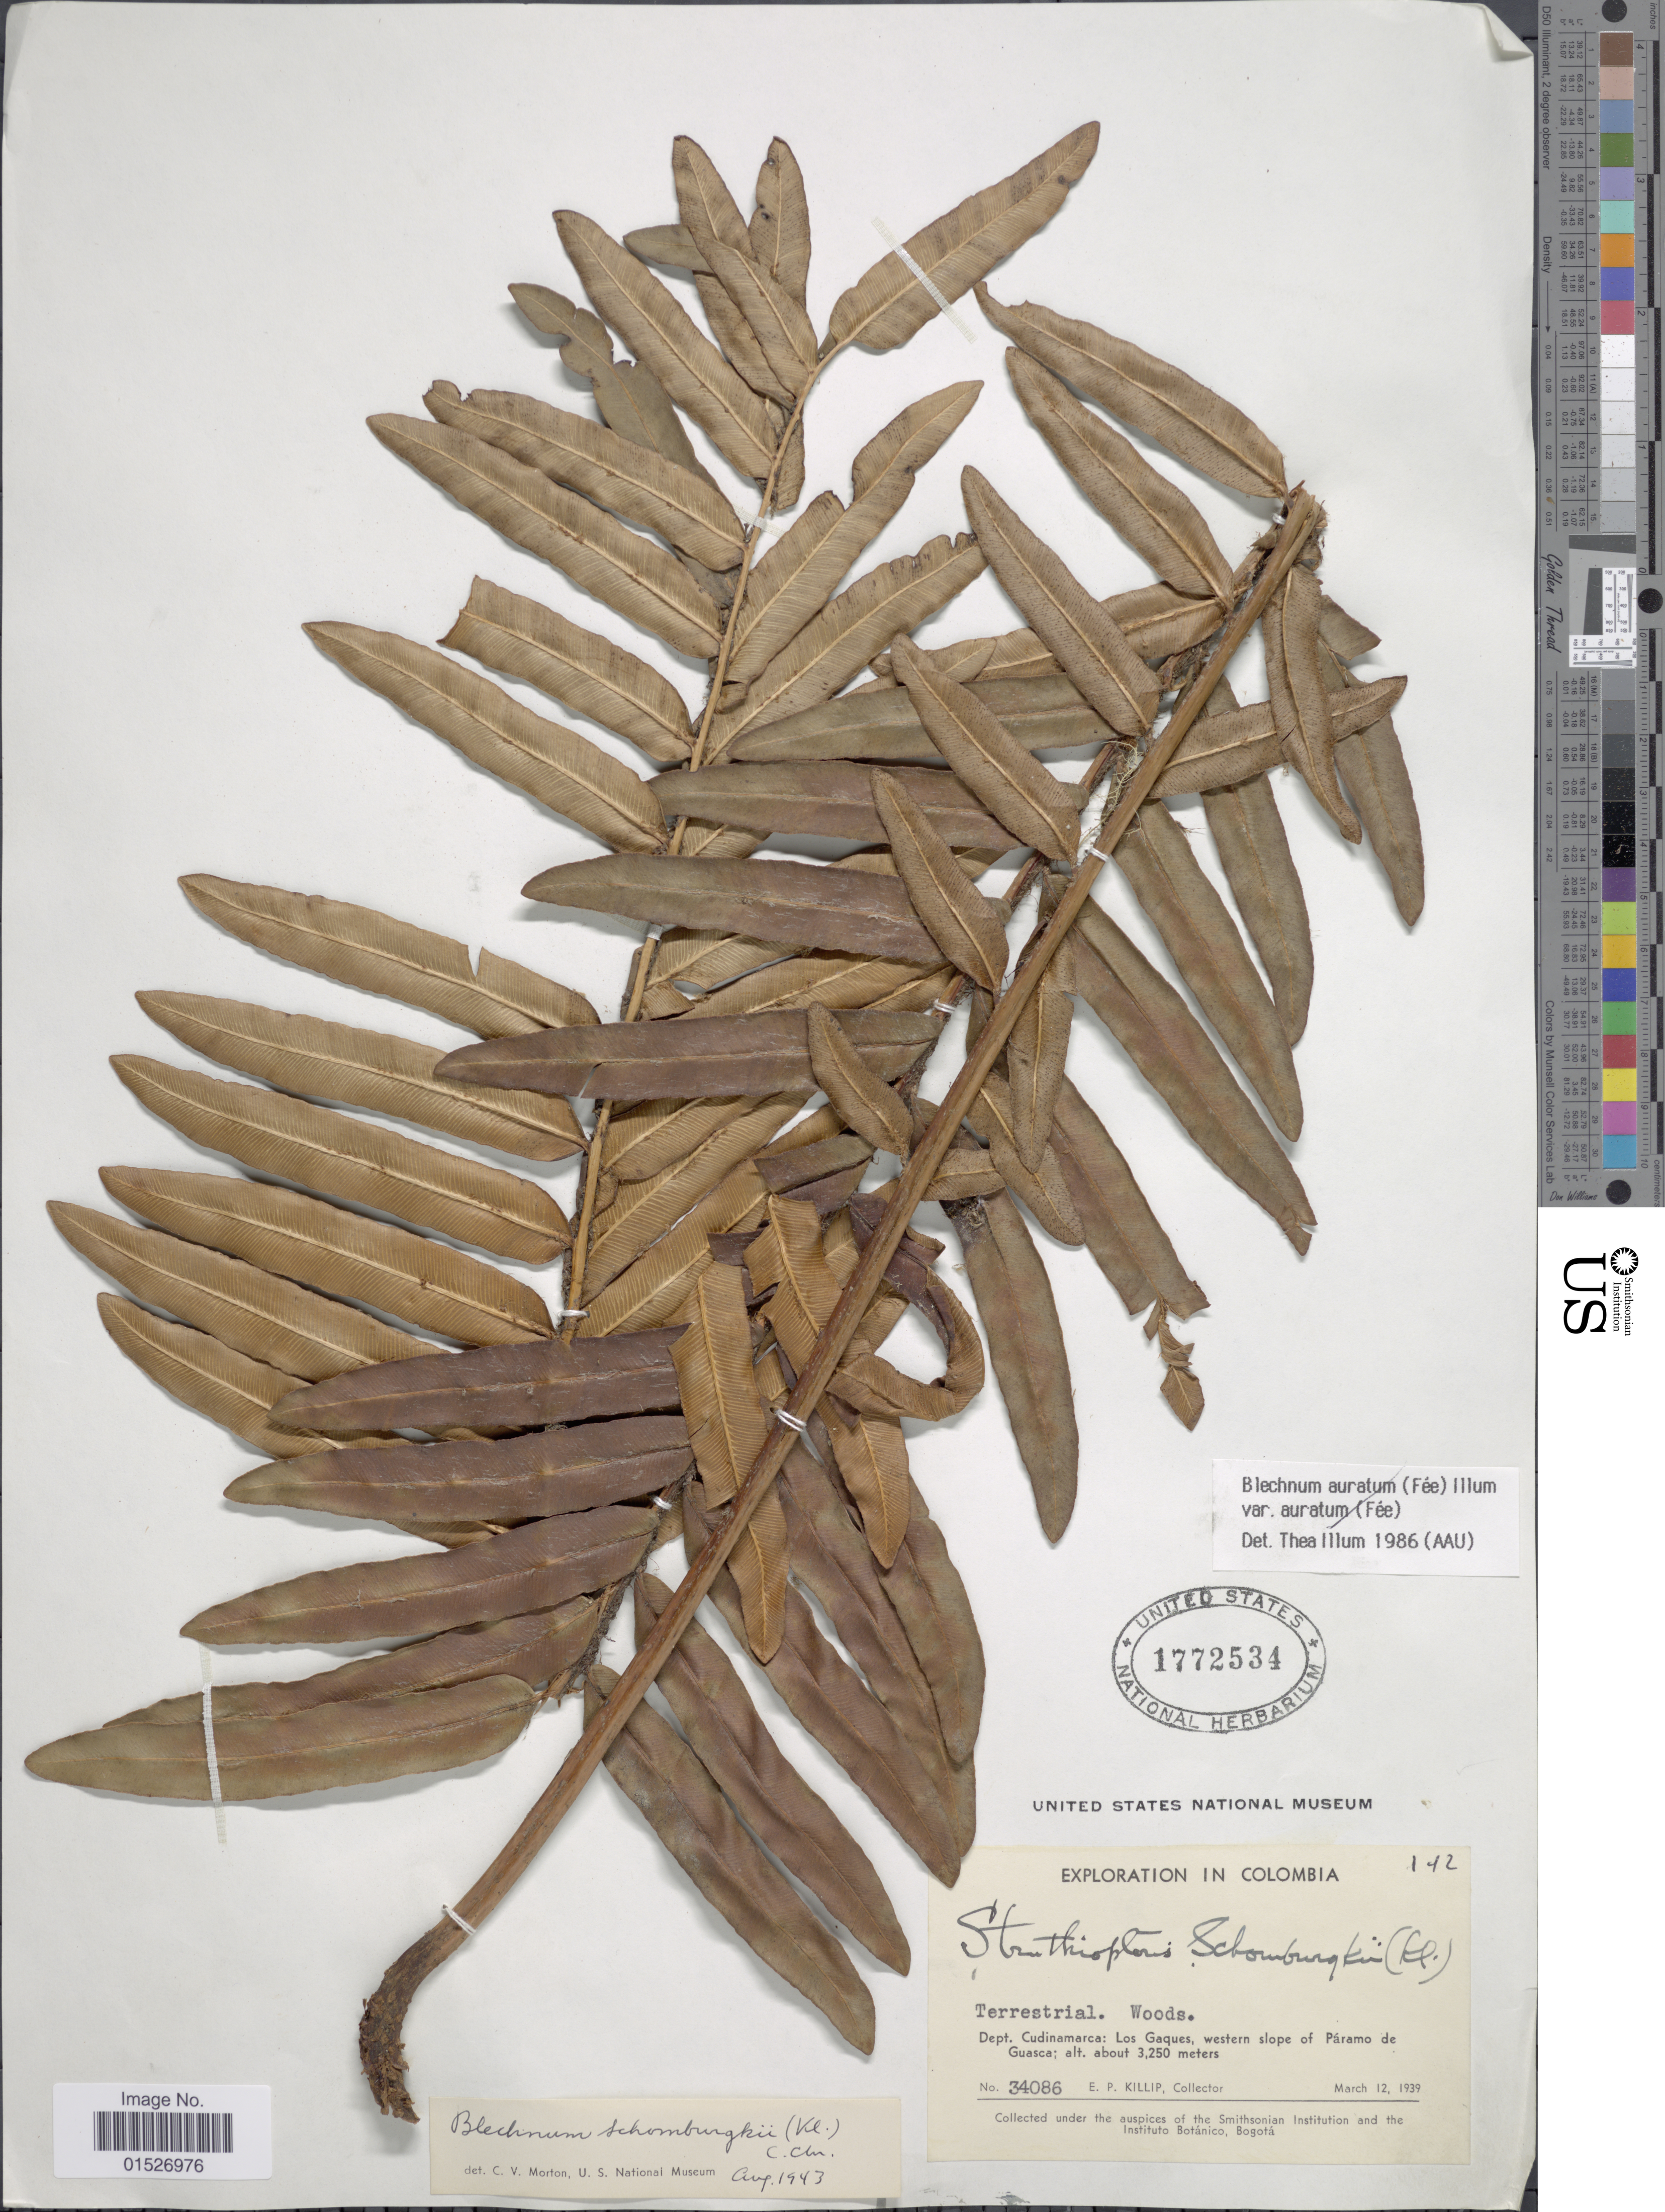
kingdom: Plantae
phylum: Tracheophyta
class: Polypodiopsida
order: Polypodiales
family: Blechnaceae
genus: Blechnum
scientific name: Blechnum schomburgkii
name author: (Klotzsch) C. Chr.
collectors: E. P. Killip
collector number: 34086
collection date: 1939-03-12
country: Colombia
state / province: Cundinamarca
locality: Dept. Cundinamarca: Los Gaques, western slope of Paramo de Guasca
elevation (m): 3250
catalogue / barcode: US 1772534